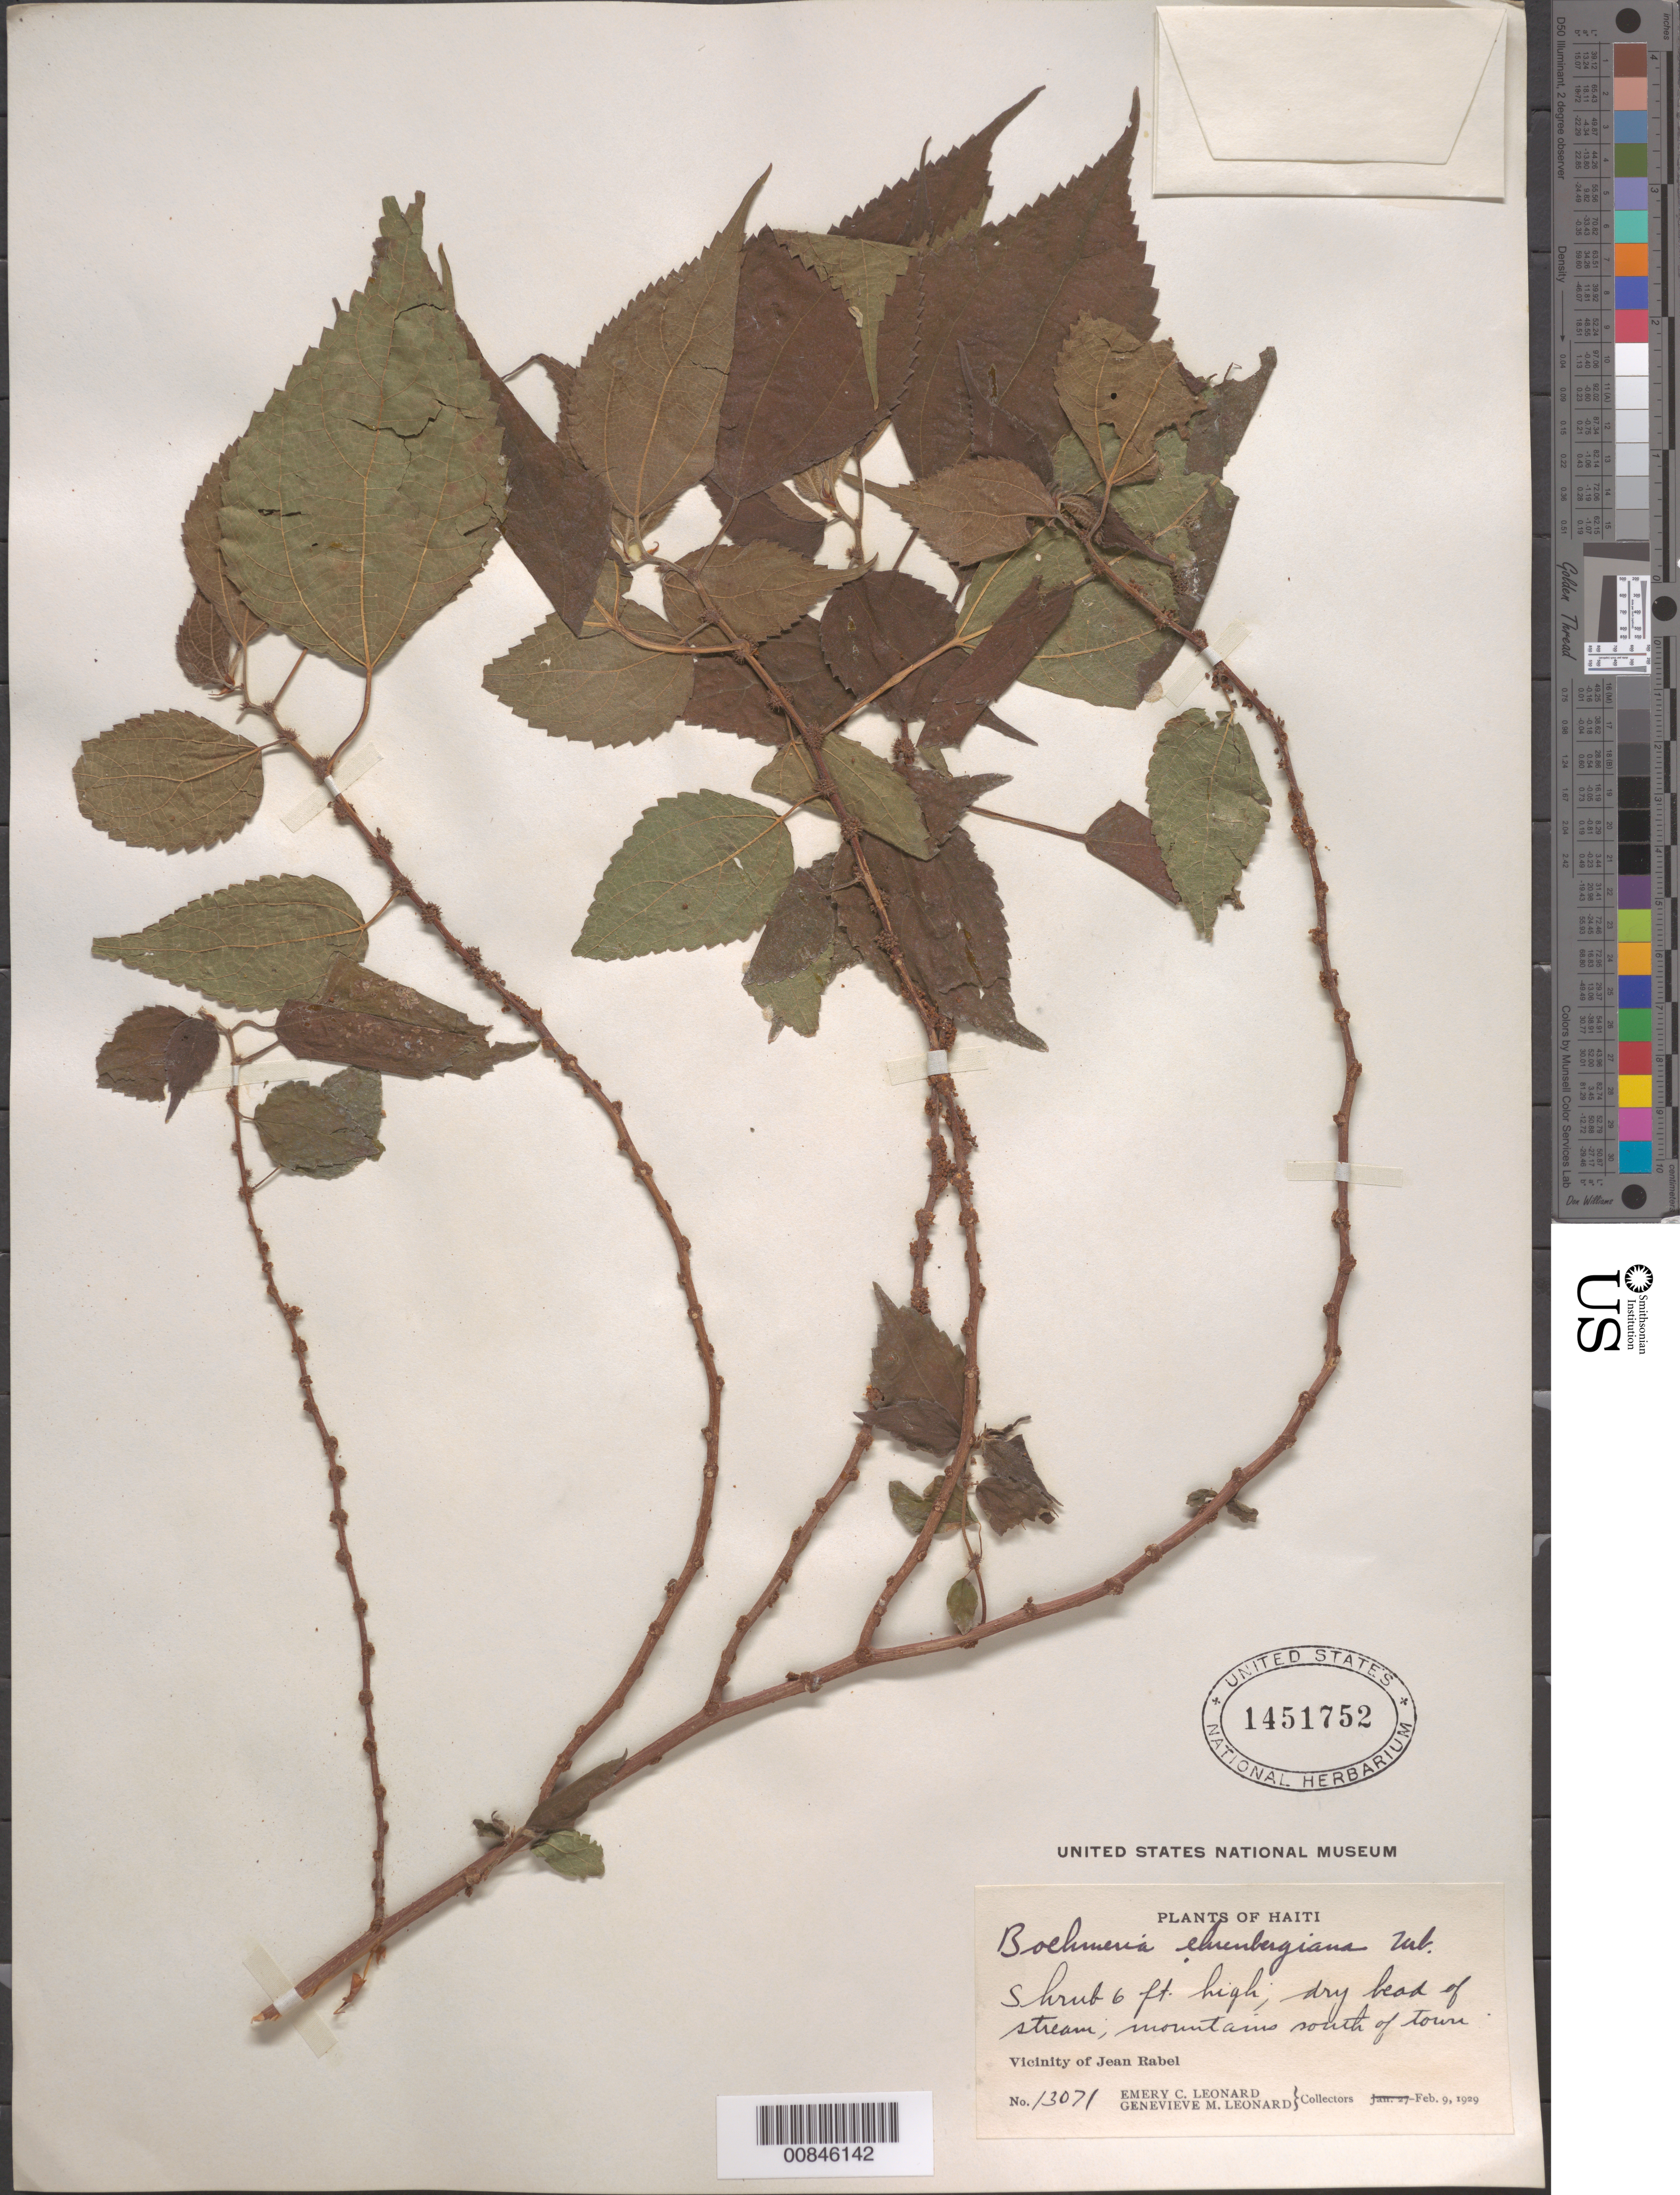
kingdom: Plantae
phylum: Tracheophyta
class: Magnoliopsida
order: Rosales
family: Urticaceae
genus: Boehmeria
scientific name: Boehmeria ehrenbergiana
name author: Urb.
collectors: E. C. Leonard & G. M. Leonard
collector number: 13071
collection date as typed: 09 Feb 1929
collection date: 1929-02-09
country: Haiti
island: Hispaniola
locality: Vicinity of Jean Rabel. Mountains south of town.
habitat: Dry bed of stream.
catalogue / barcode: US 1451752